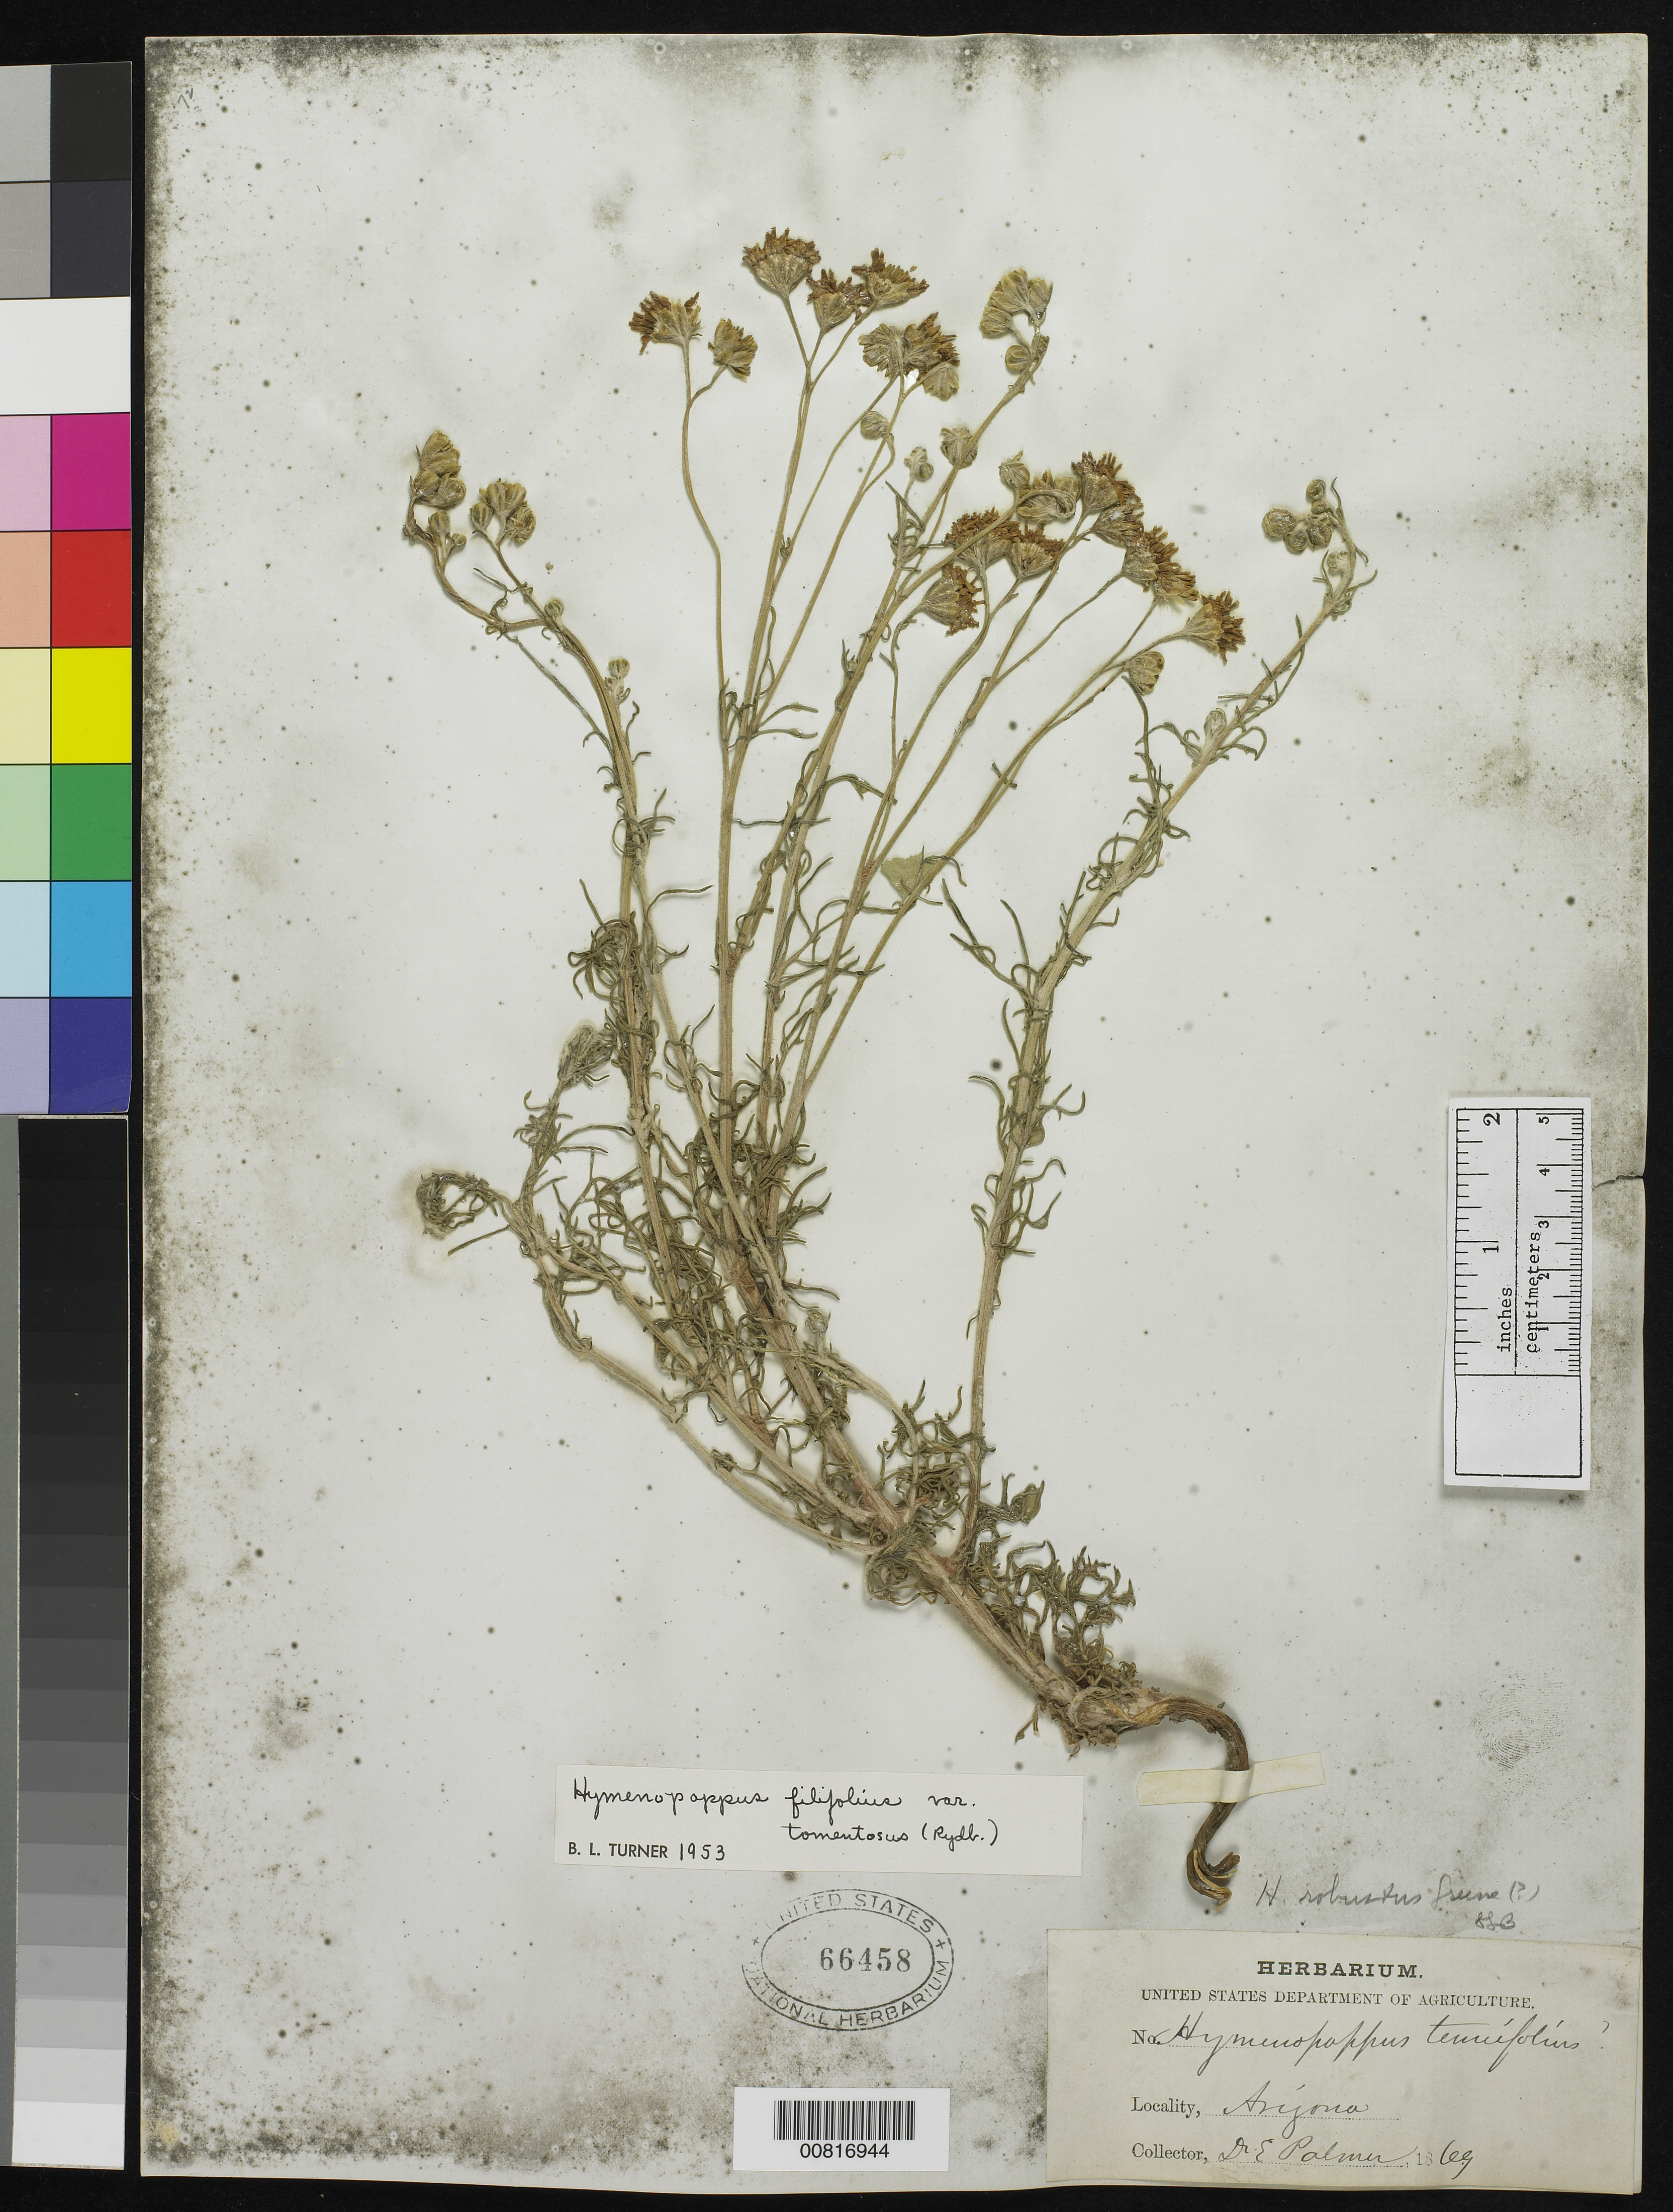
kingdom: Plantae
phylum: Tracheophyta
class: Magnoliopsida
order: Asterales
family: Asteraceae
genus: Hymenopappus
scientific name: Hymenopappus filifolius var. tomentosus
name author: (Rydb.) B.L. Turner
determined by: Turner, B. L.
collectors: E. Palmer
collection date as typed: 1869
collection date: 1869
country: United States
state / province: Arizona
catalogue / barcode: US 66458